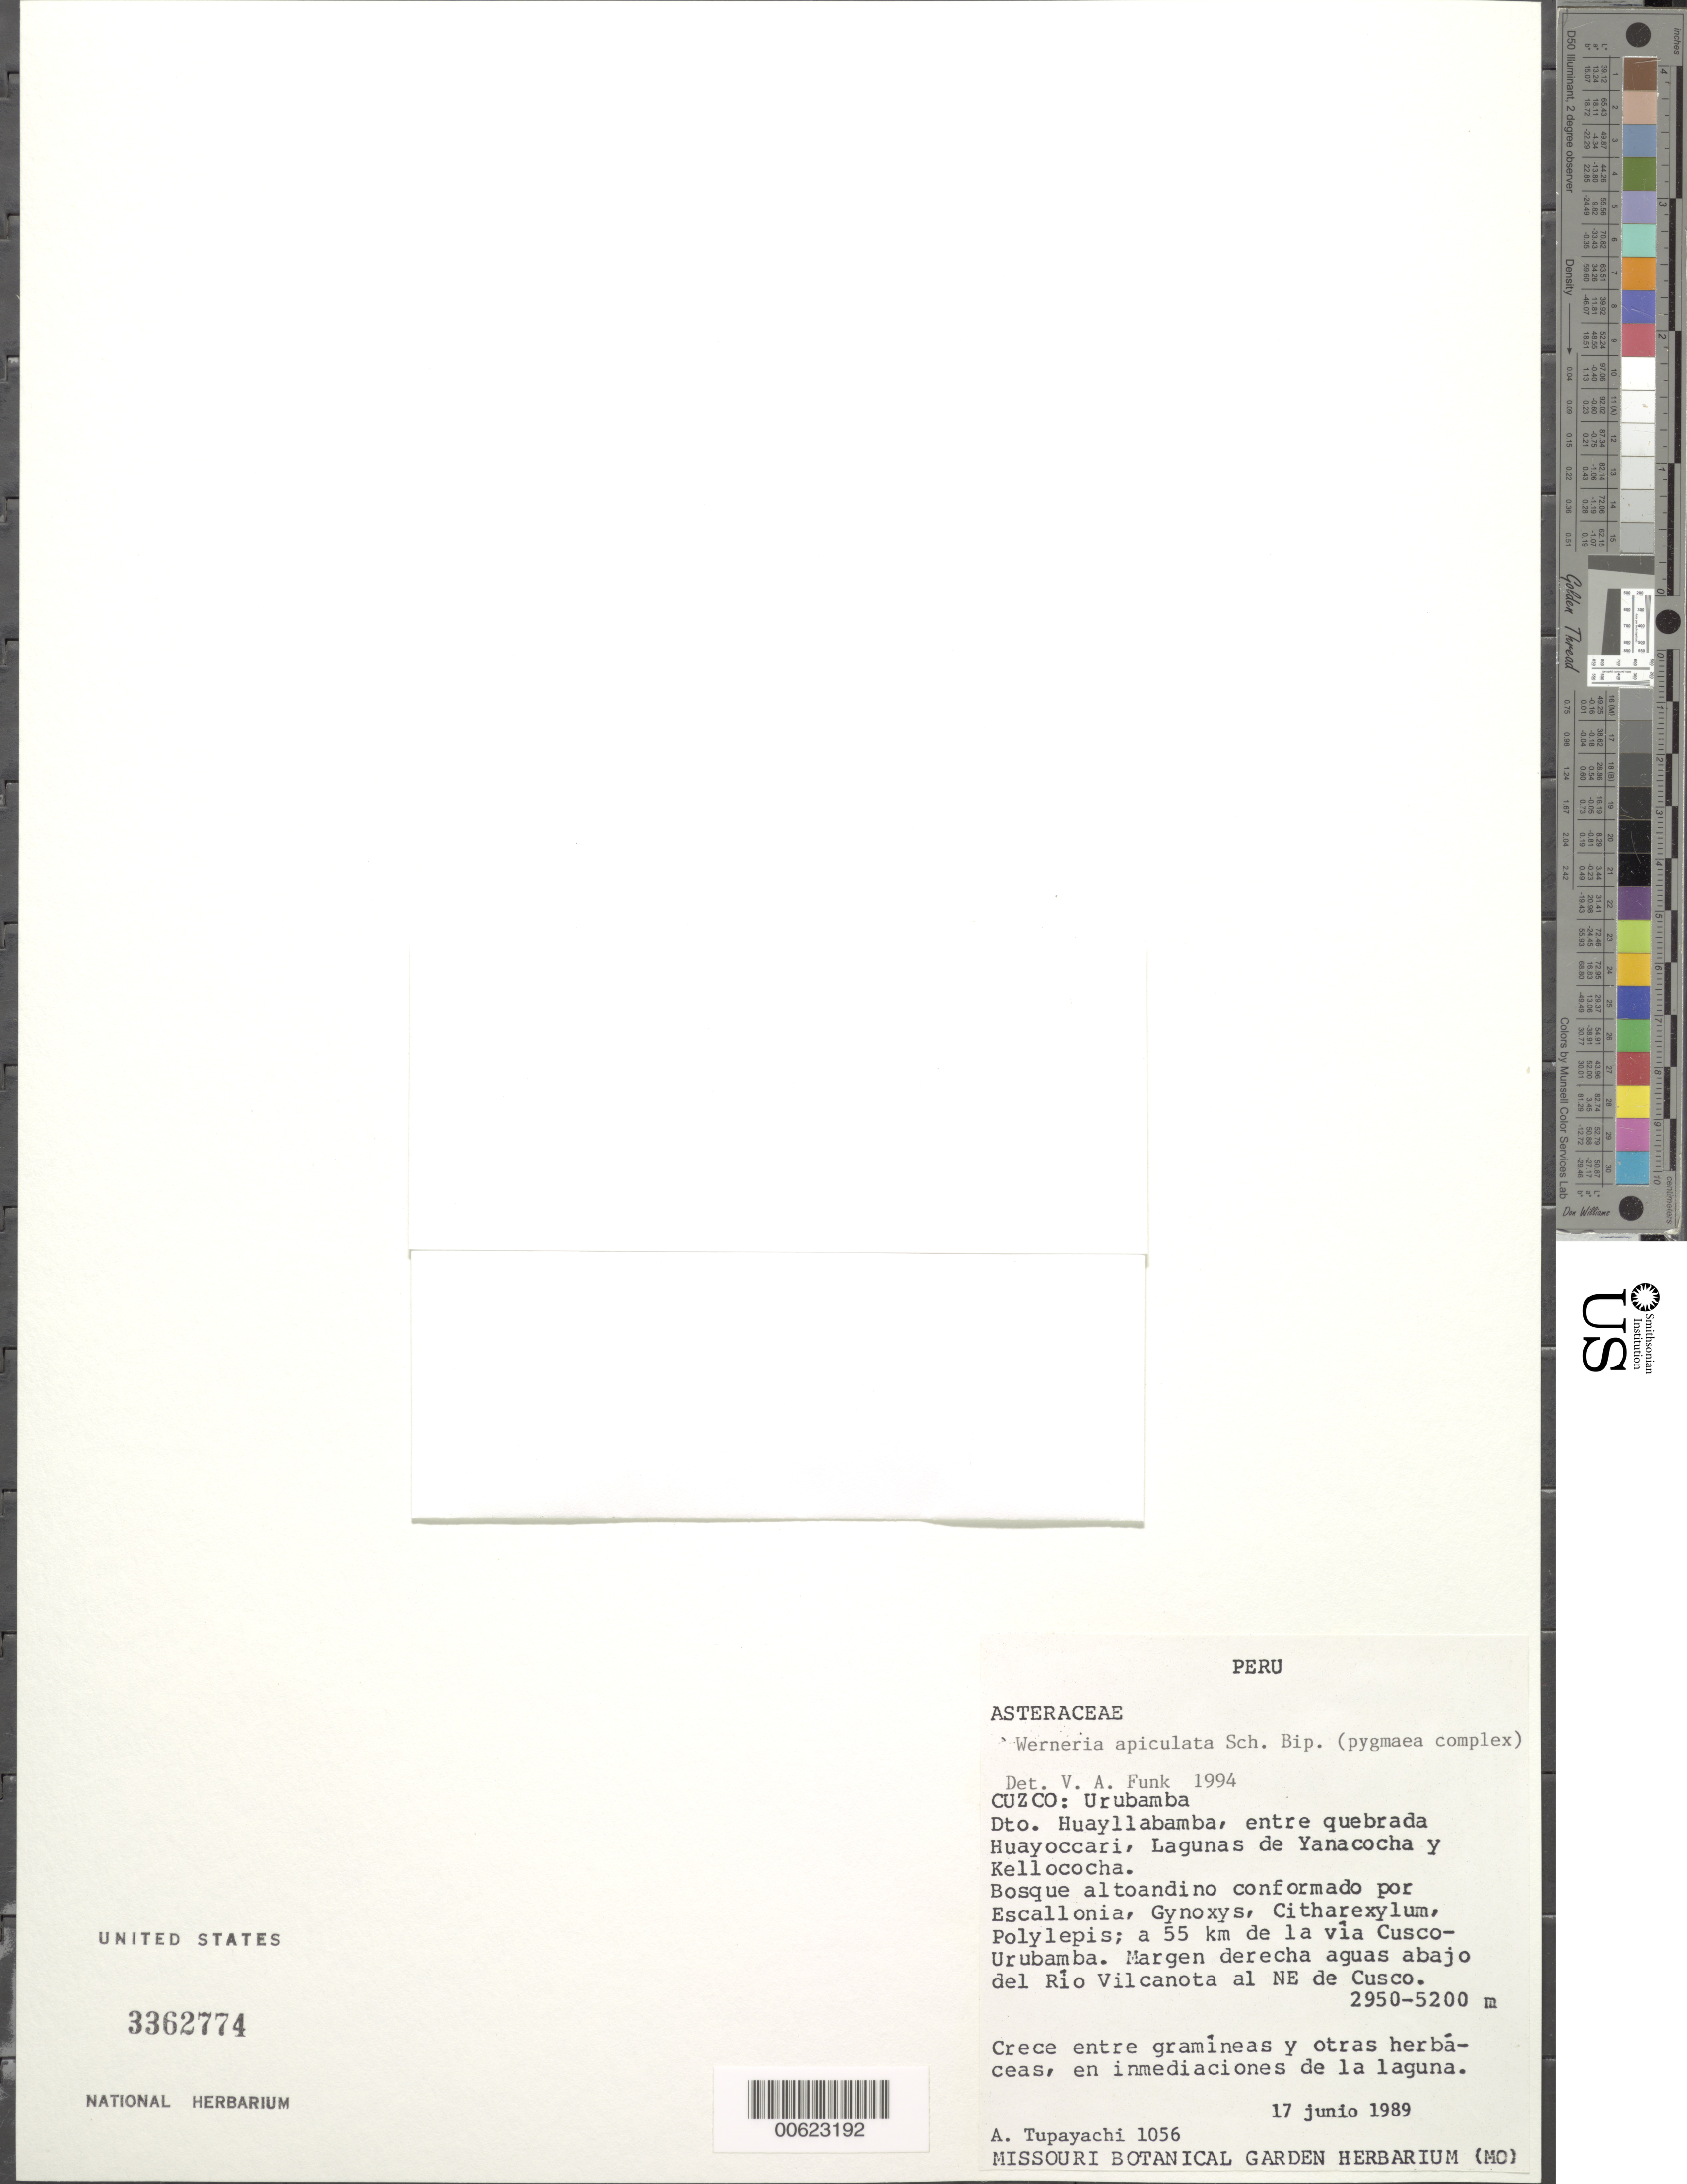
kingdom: Plantae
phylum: Tracheophyta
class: Magnoliopsida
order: Asterales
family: Asteraceae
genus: Werneria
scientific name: Werneria apiculata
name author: Sch. Bip.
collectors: A. Tupayachi H.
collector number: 1056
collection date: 1989-06-17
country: Peru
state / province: Cusco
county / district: Urubamba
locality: Urubamba, Urubama, entre quebrada Huayoccari, Lagunas de Yanacocha y Kellococha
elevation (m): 2950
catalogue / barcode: US 3362774